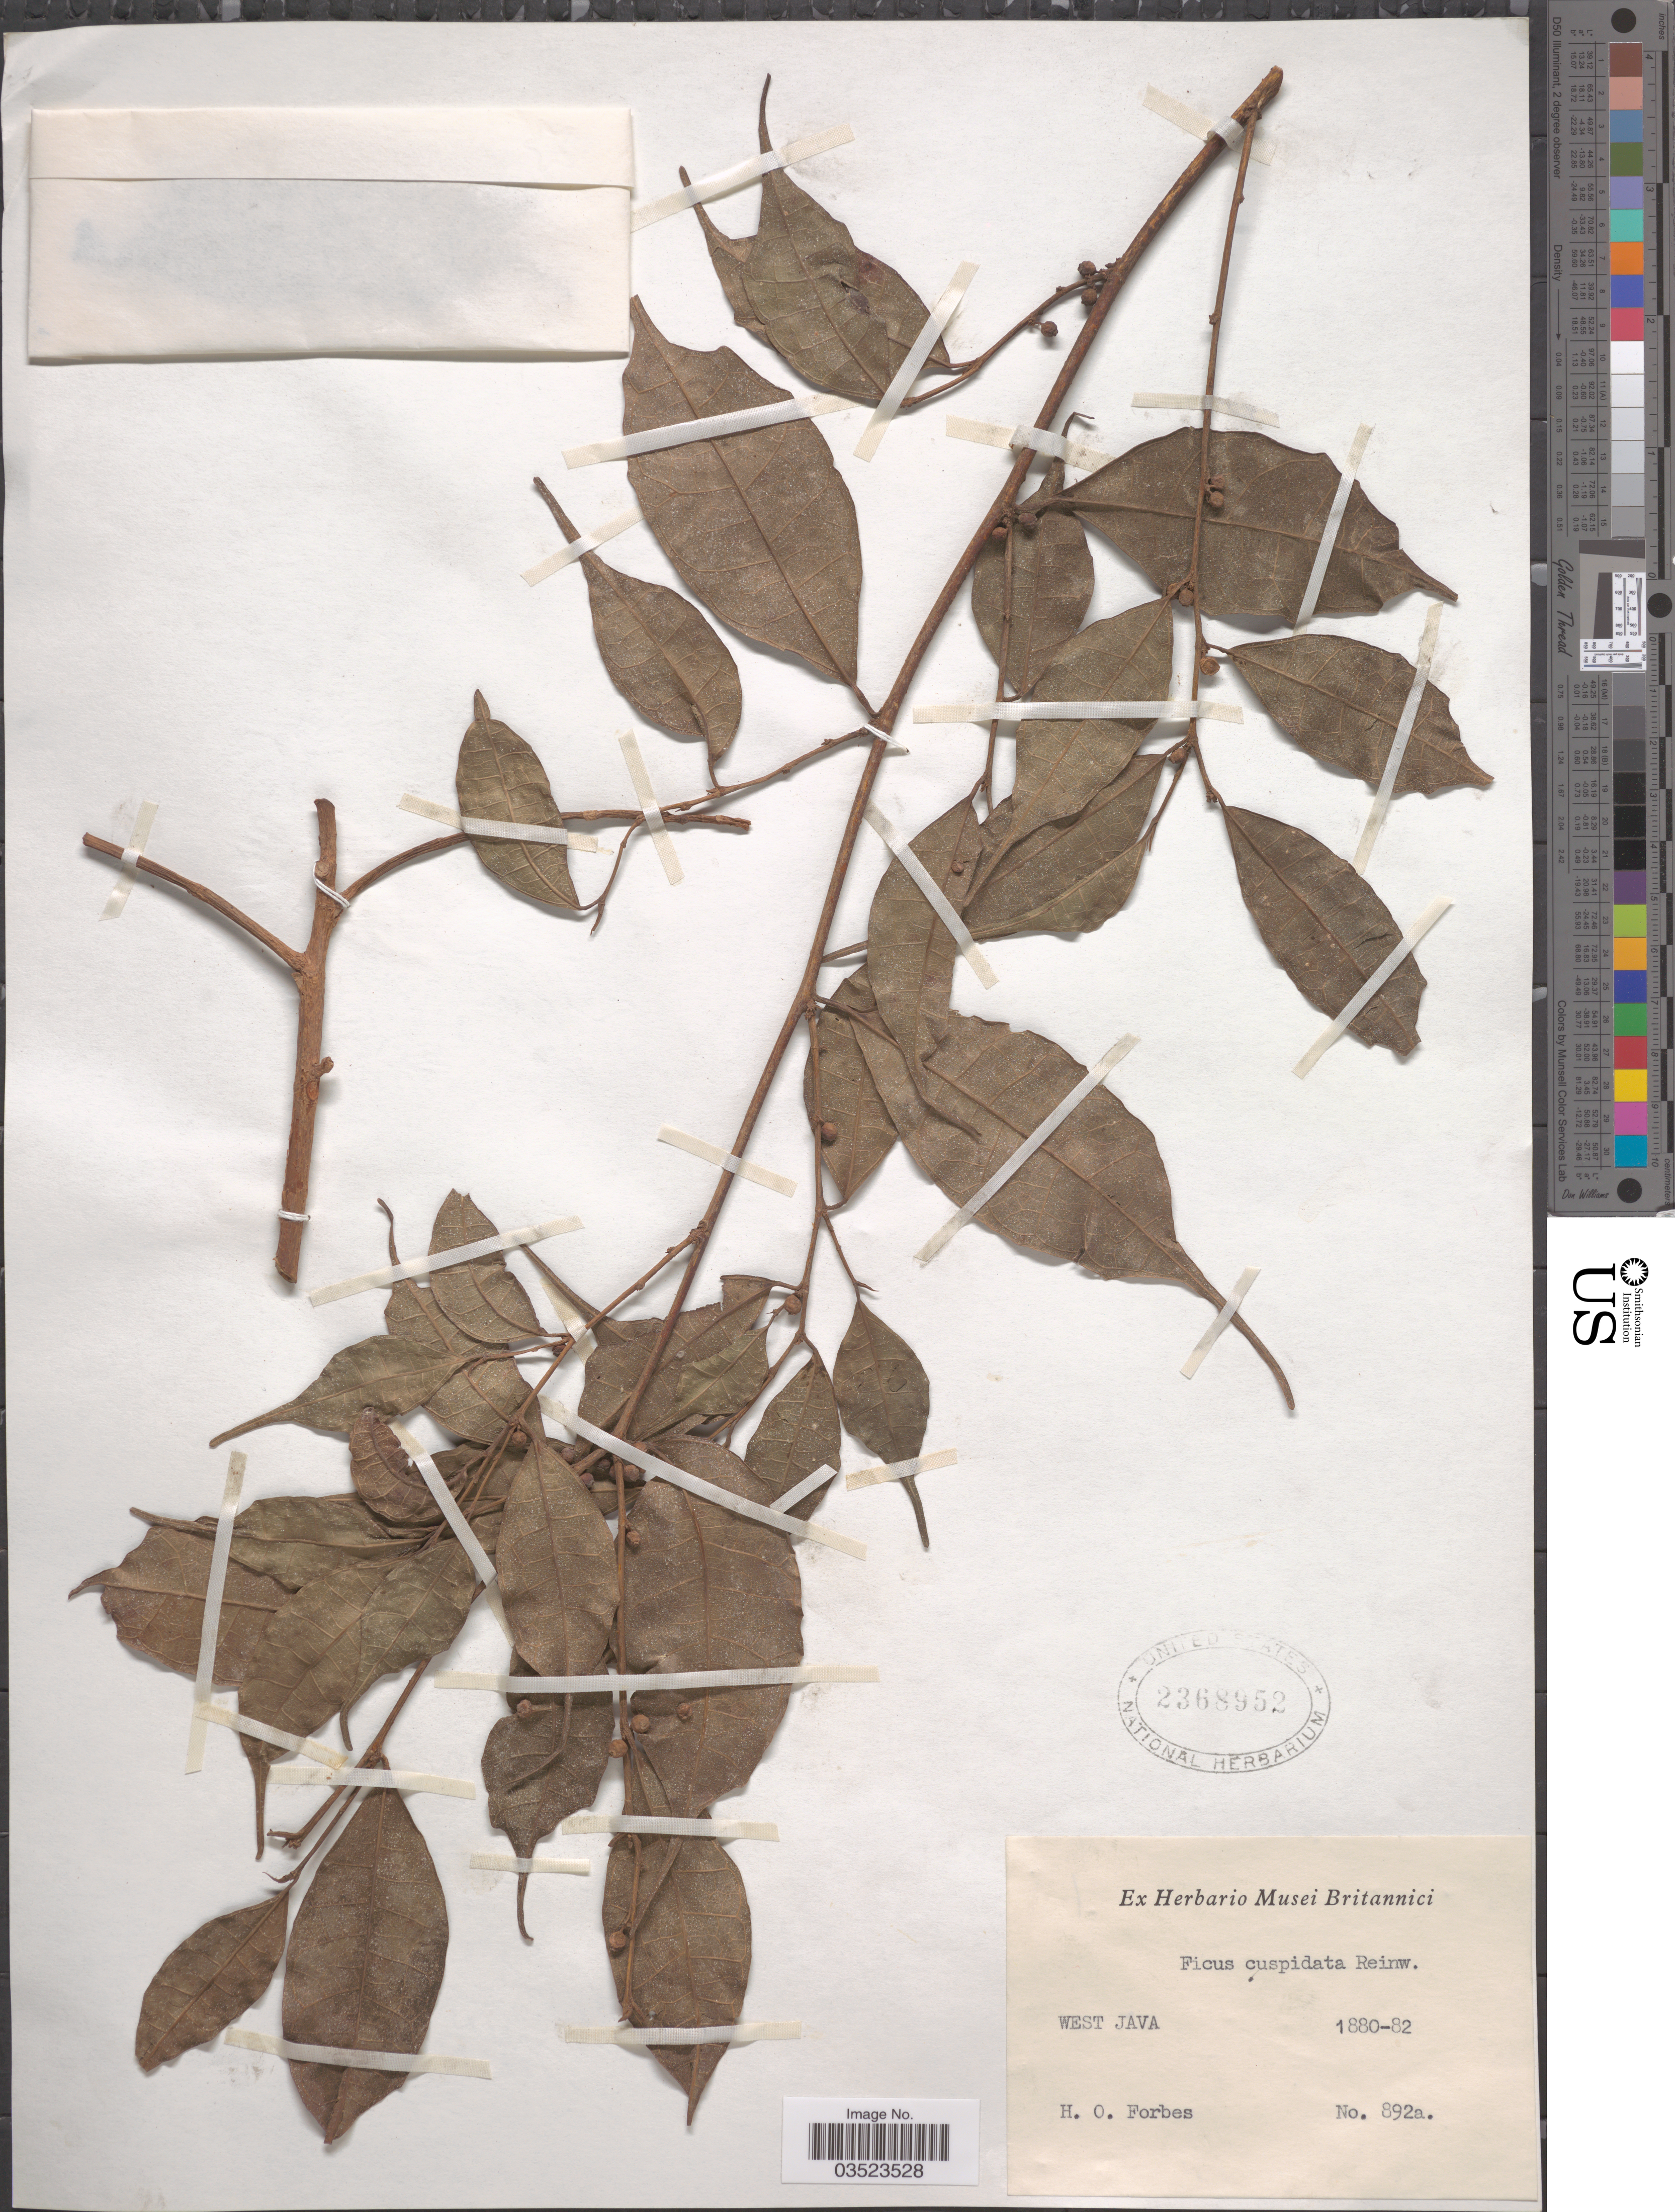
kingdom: Plantae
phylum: Tracheophyta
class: Magnoliopsida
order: Rosales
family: Moraceae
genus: Ficus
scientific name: Ficus cuspidata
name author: Reinw. ex Blume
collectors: H. O. Forbes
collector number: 892a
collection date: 1880/1882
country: Indonesia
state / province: Java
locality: West Java.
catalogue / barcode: US 2368952